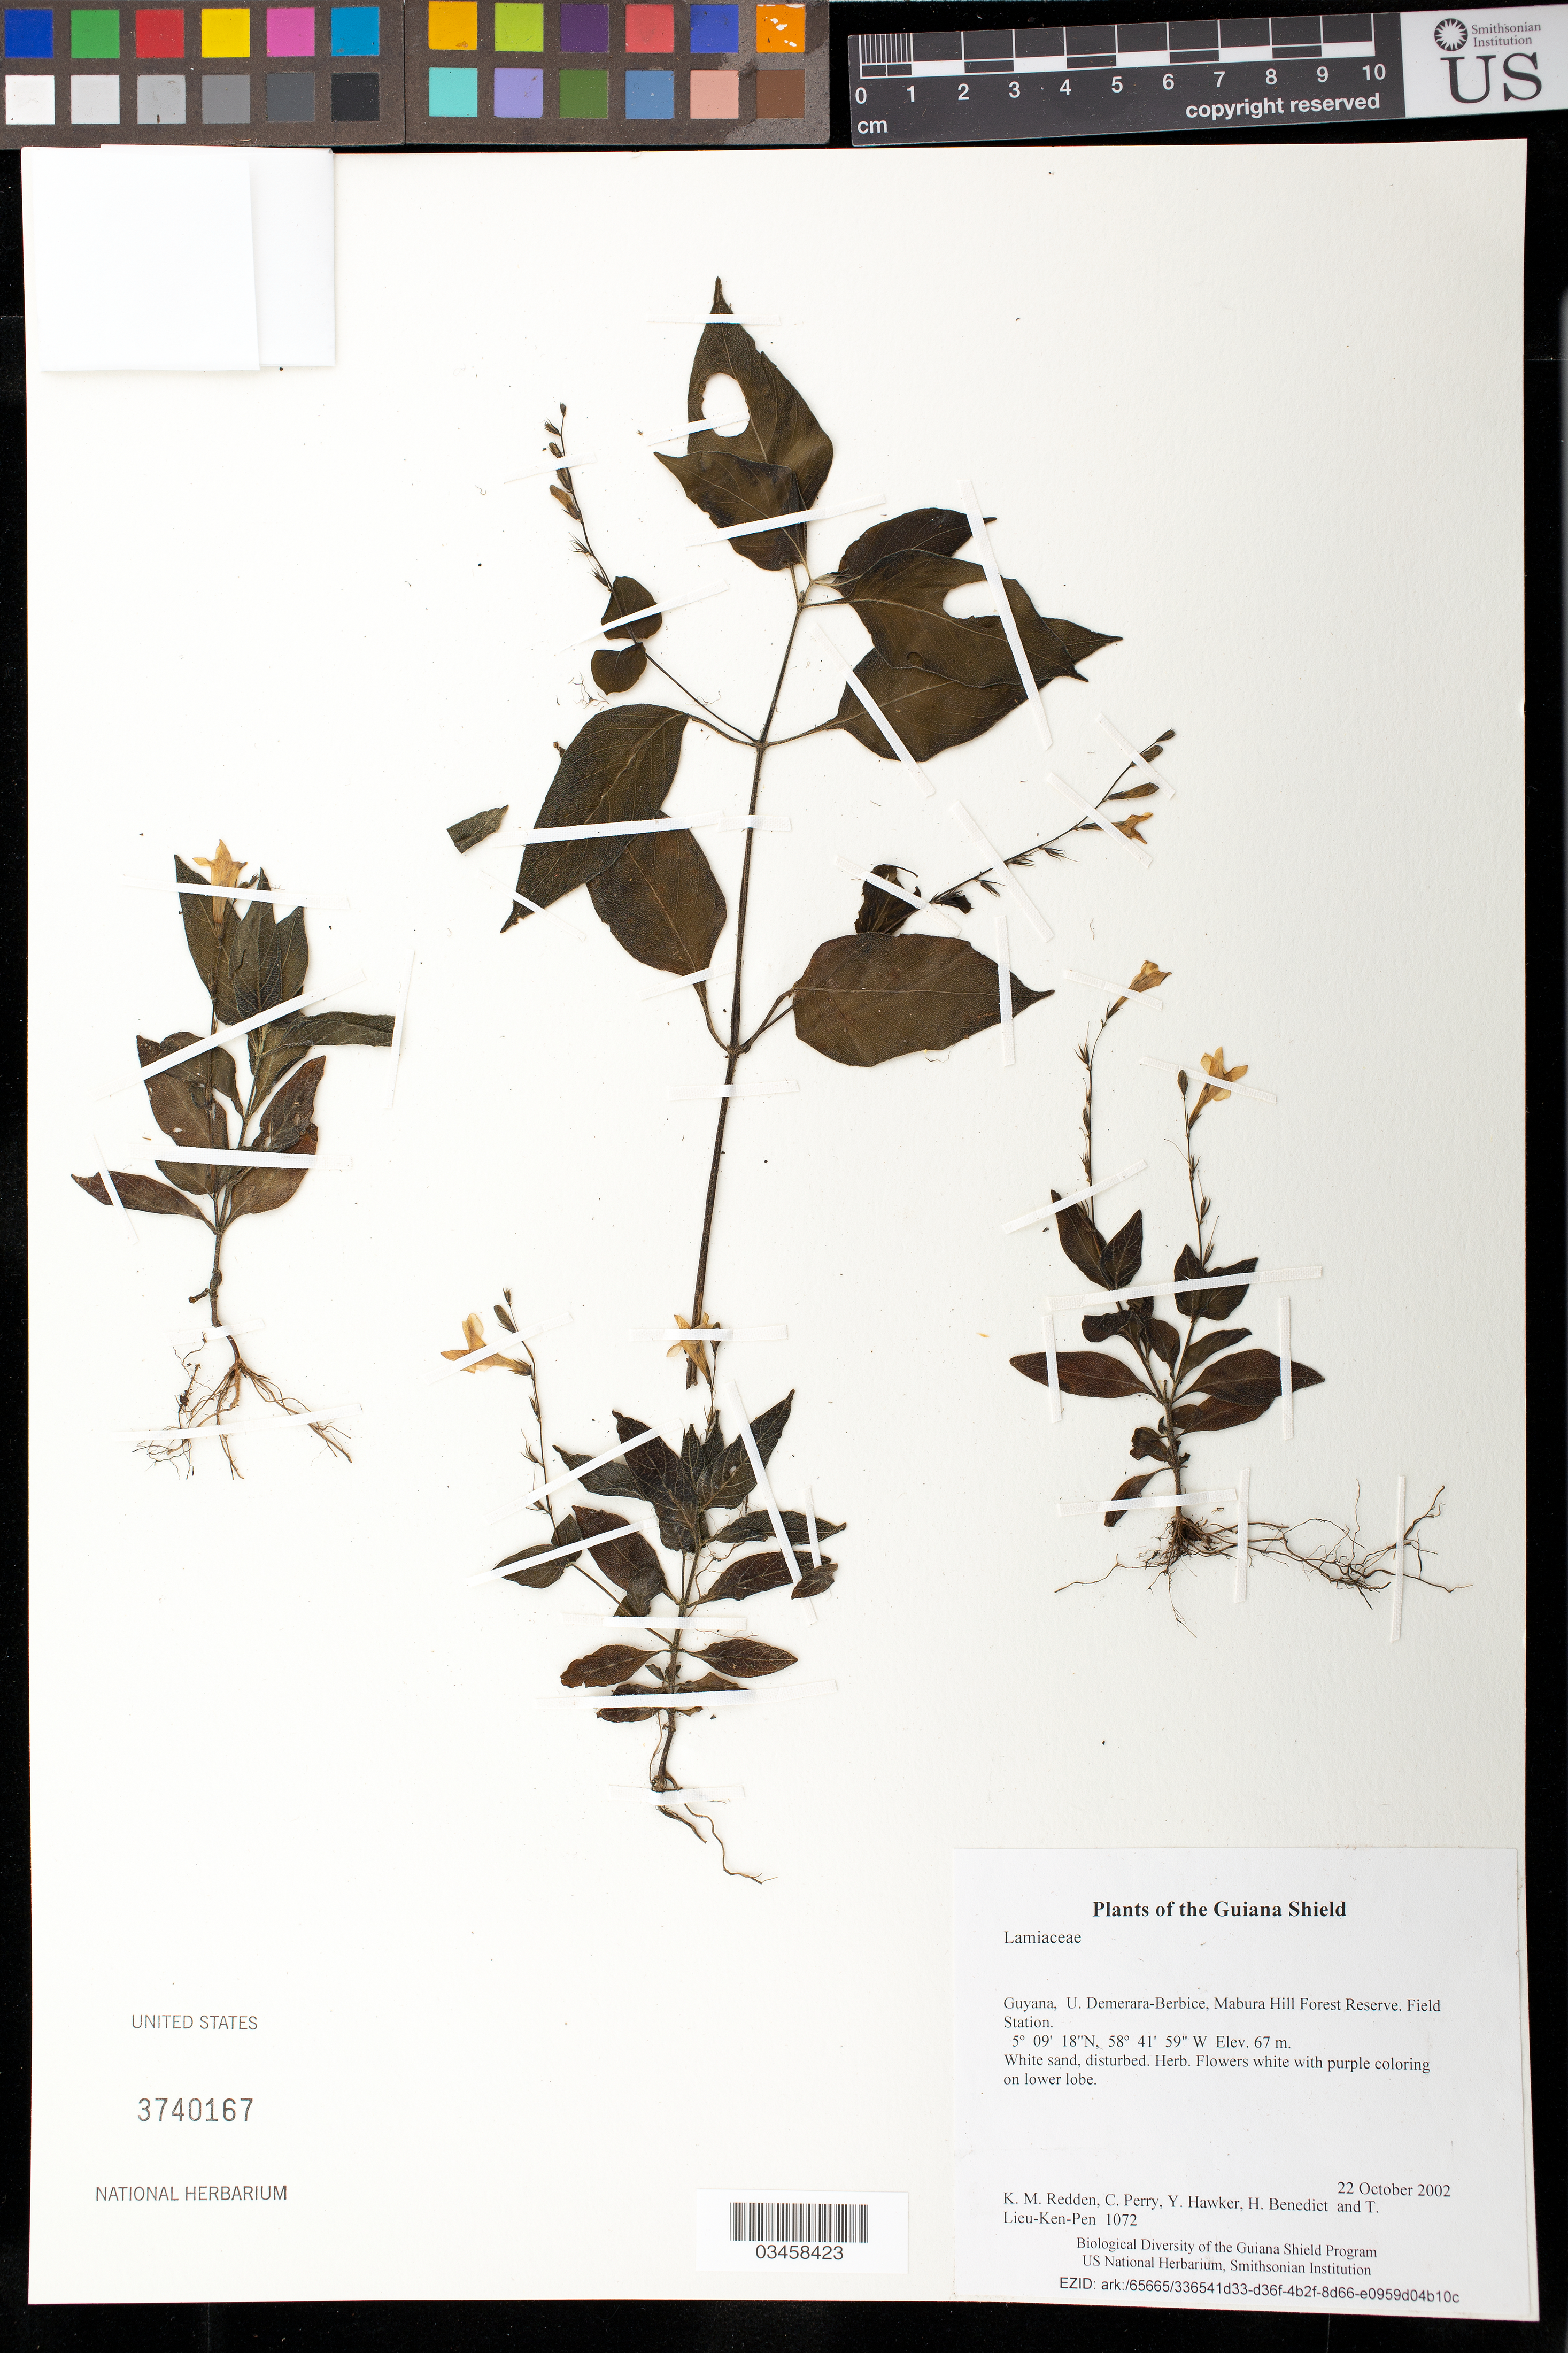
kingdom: Plantae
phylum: Tracheophyta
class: Magnoliopsida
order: Lamiales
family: Acanthaceae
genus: Asystasia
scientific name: Asystasia gangetica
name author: (L.) T. Anderson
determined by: Strong, M. T., (US), Smithsonian Institution - National Museum of Natural History (UNITED STATES)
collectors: K. M. Redden, C. Perry, Y. Hawker, H. Benedict & T. Lieu-Ken-Pen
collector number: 1072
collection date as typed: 22 October 2002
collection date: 2002-10-22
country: Guyana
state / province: U. Demerara-Berbice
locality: Mabura Hill Forest Reserve. Field Station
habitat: White sand, disturbed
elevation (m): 67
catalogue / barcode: US 3740167